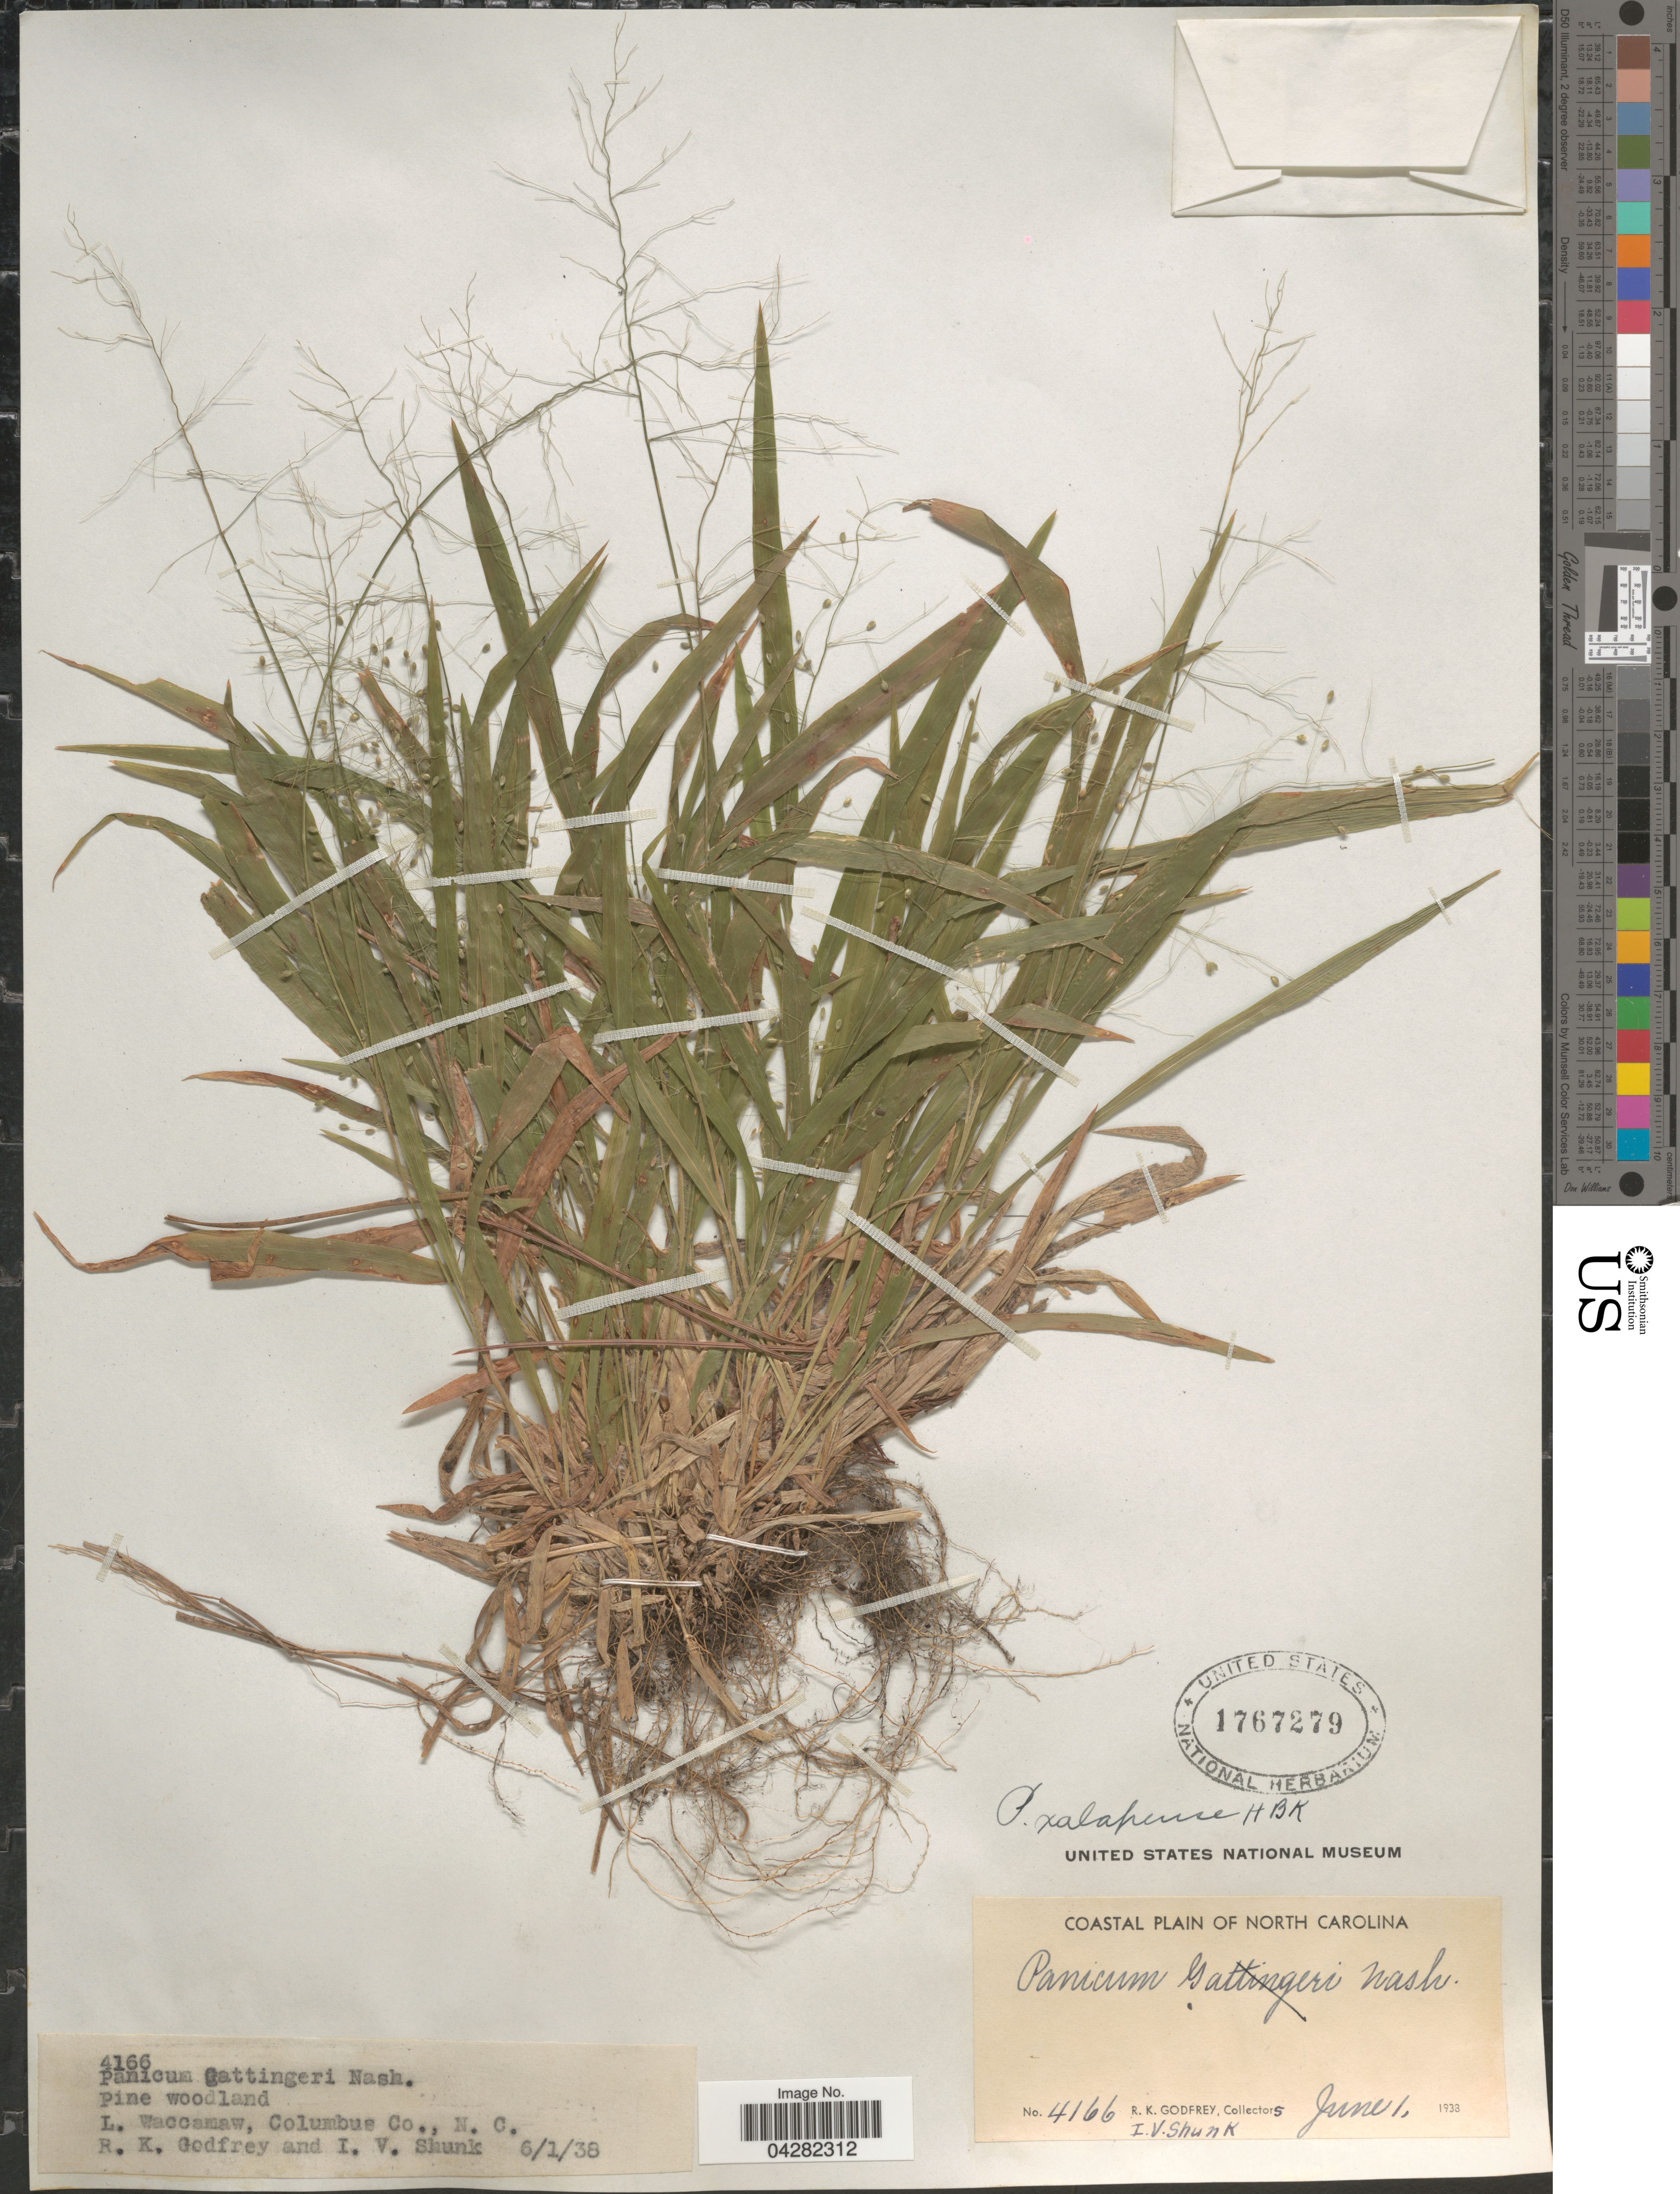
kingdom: Plantae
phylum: Tracheophyta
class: Liliopsida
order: Poales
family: Poaceae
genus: Dichanthelium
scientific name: Dichanthelium laxiflorum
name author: (Lam.) Gould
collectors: R. K. Godfrey & I. Shunk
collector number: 4166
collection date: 1938-06-01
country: United States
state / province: North Carolina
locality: L. Waccamaw, Columbus Co. Coastal Plain of North Carolina.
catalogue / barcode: US 1767279